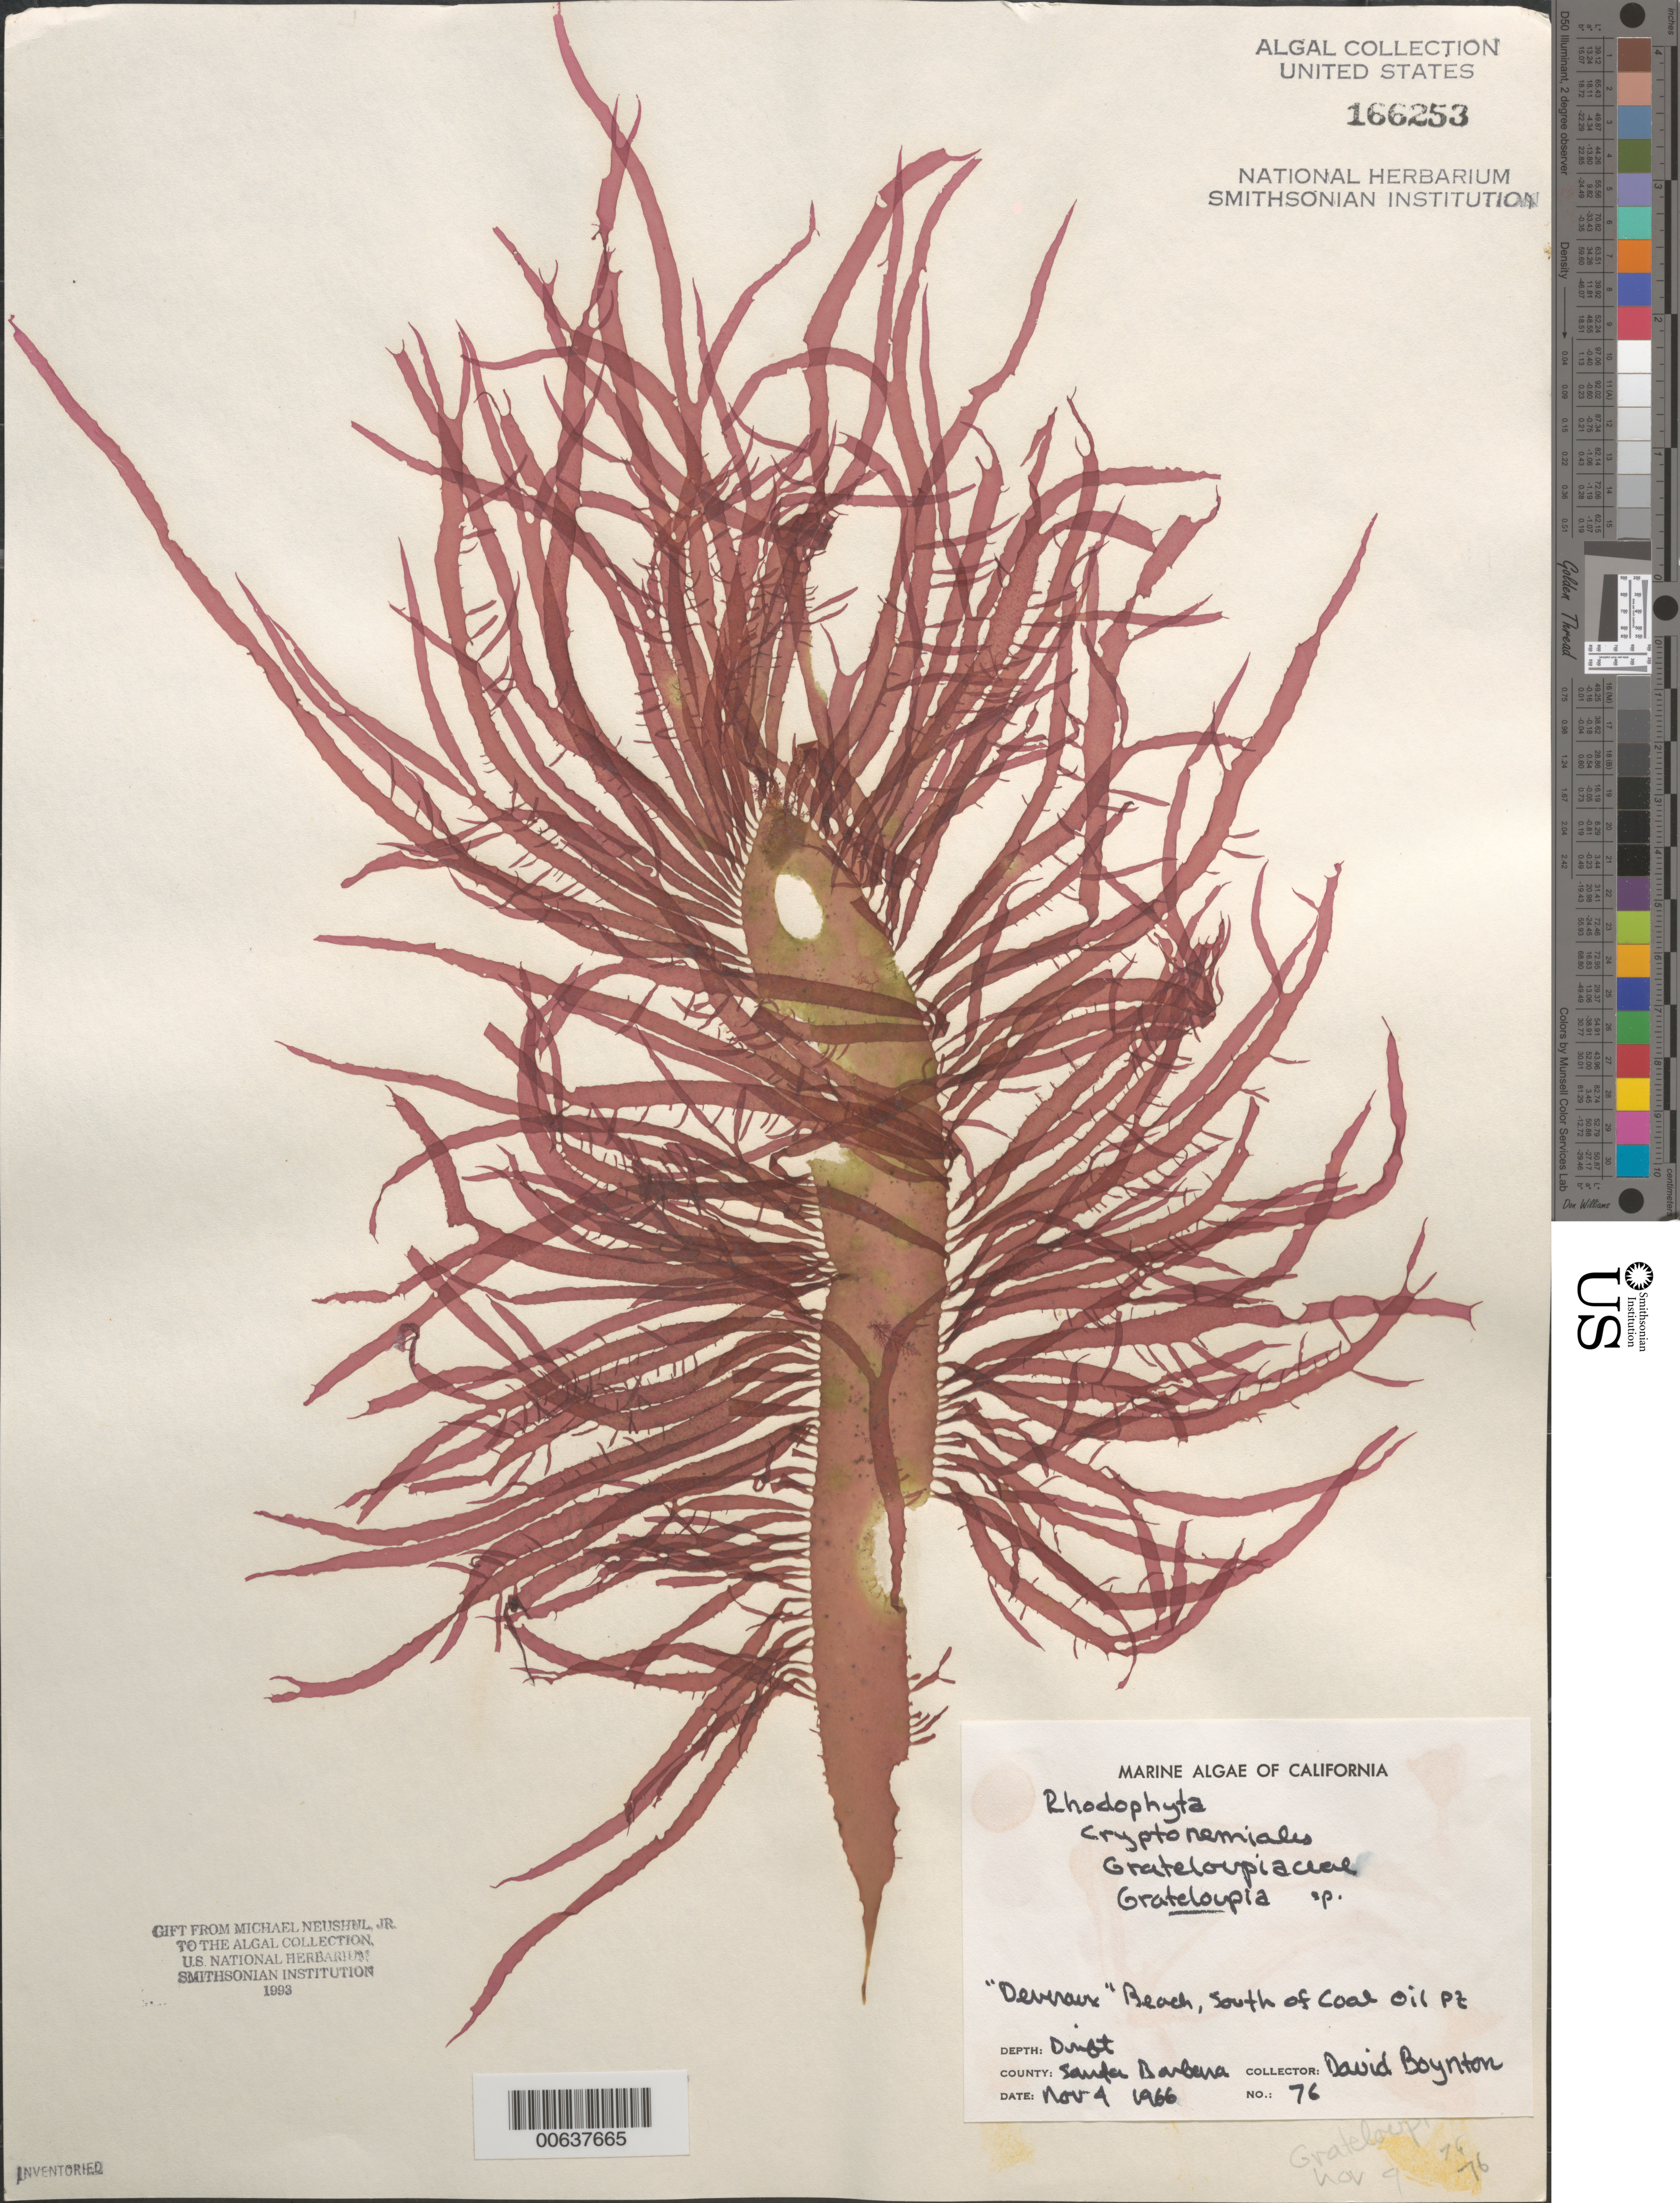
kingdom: Plantae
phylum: Rhodophyta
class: Florideophyceae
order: Halymeniales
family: Halymeniaceae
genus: Grateloupia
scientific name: Grateloupia sp.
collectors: D. Boynton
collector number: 76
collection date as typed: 04 Nov 1966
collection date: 1966-11-04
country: United States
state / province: California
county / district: Santa Barbara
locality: Deveraux Beach, south of Coal Oil Point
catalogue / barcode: US 166253